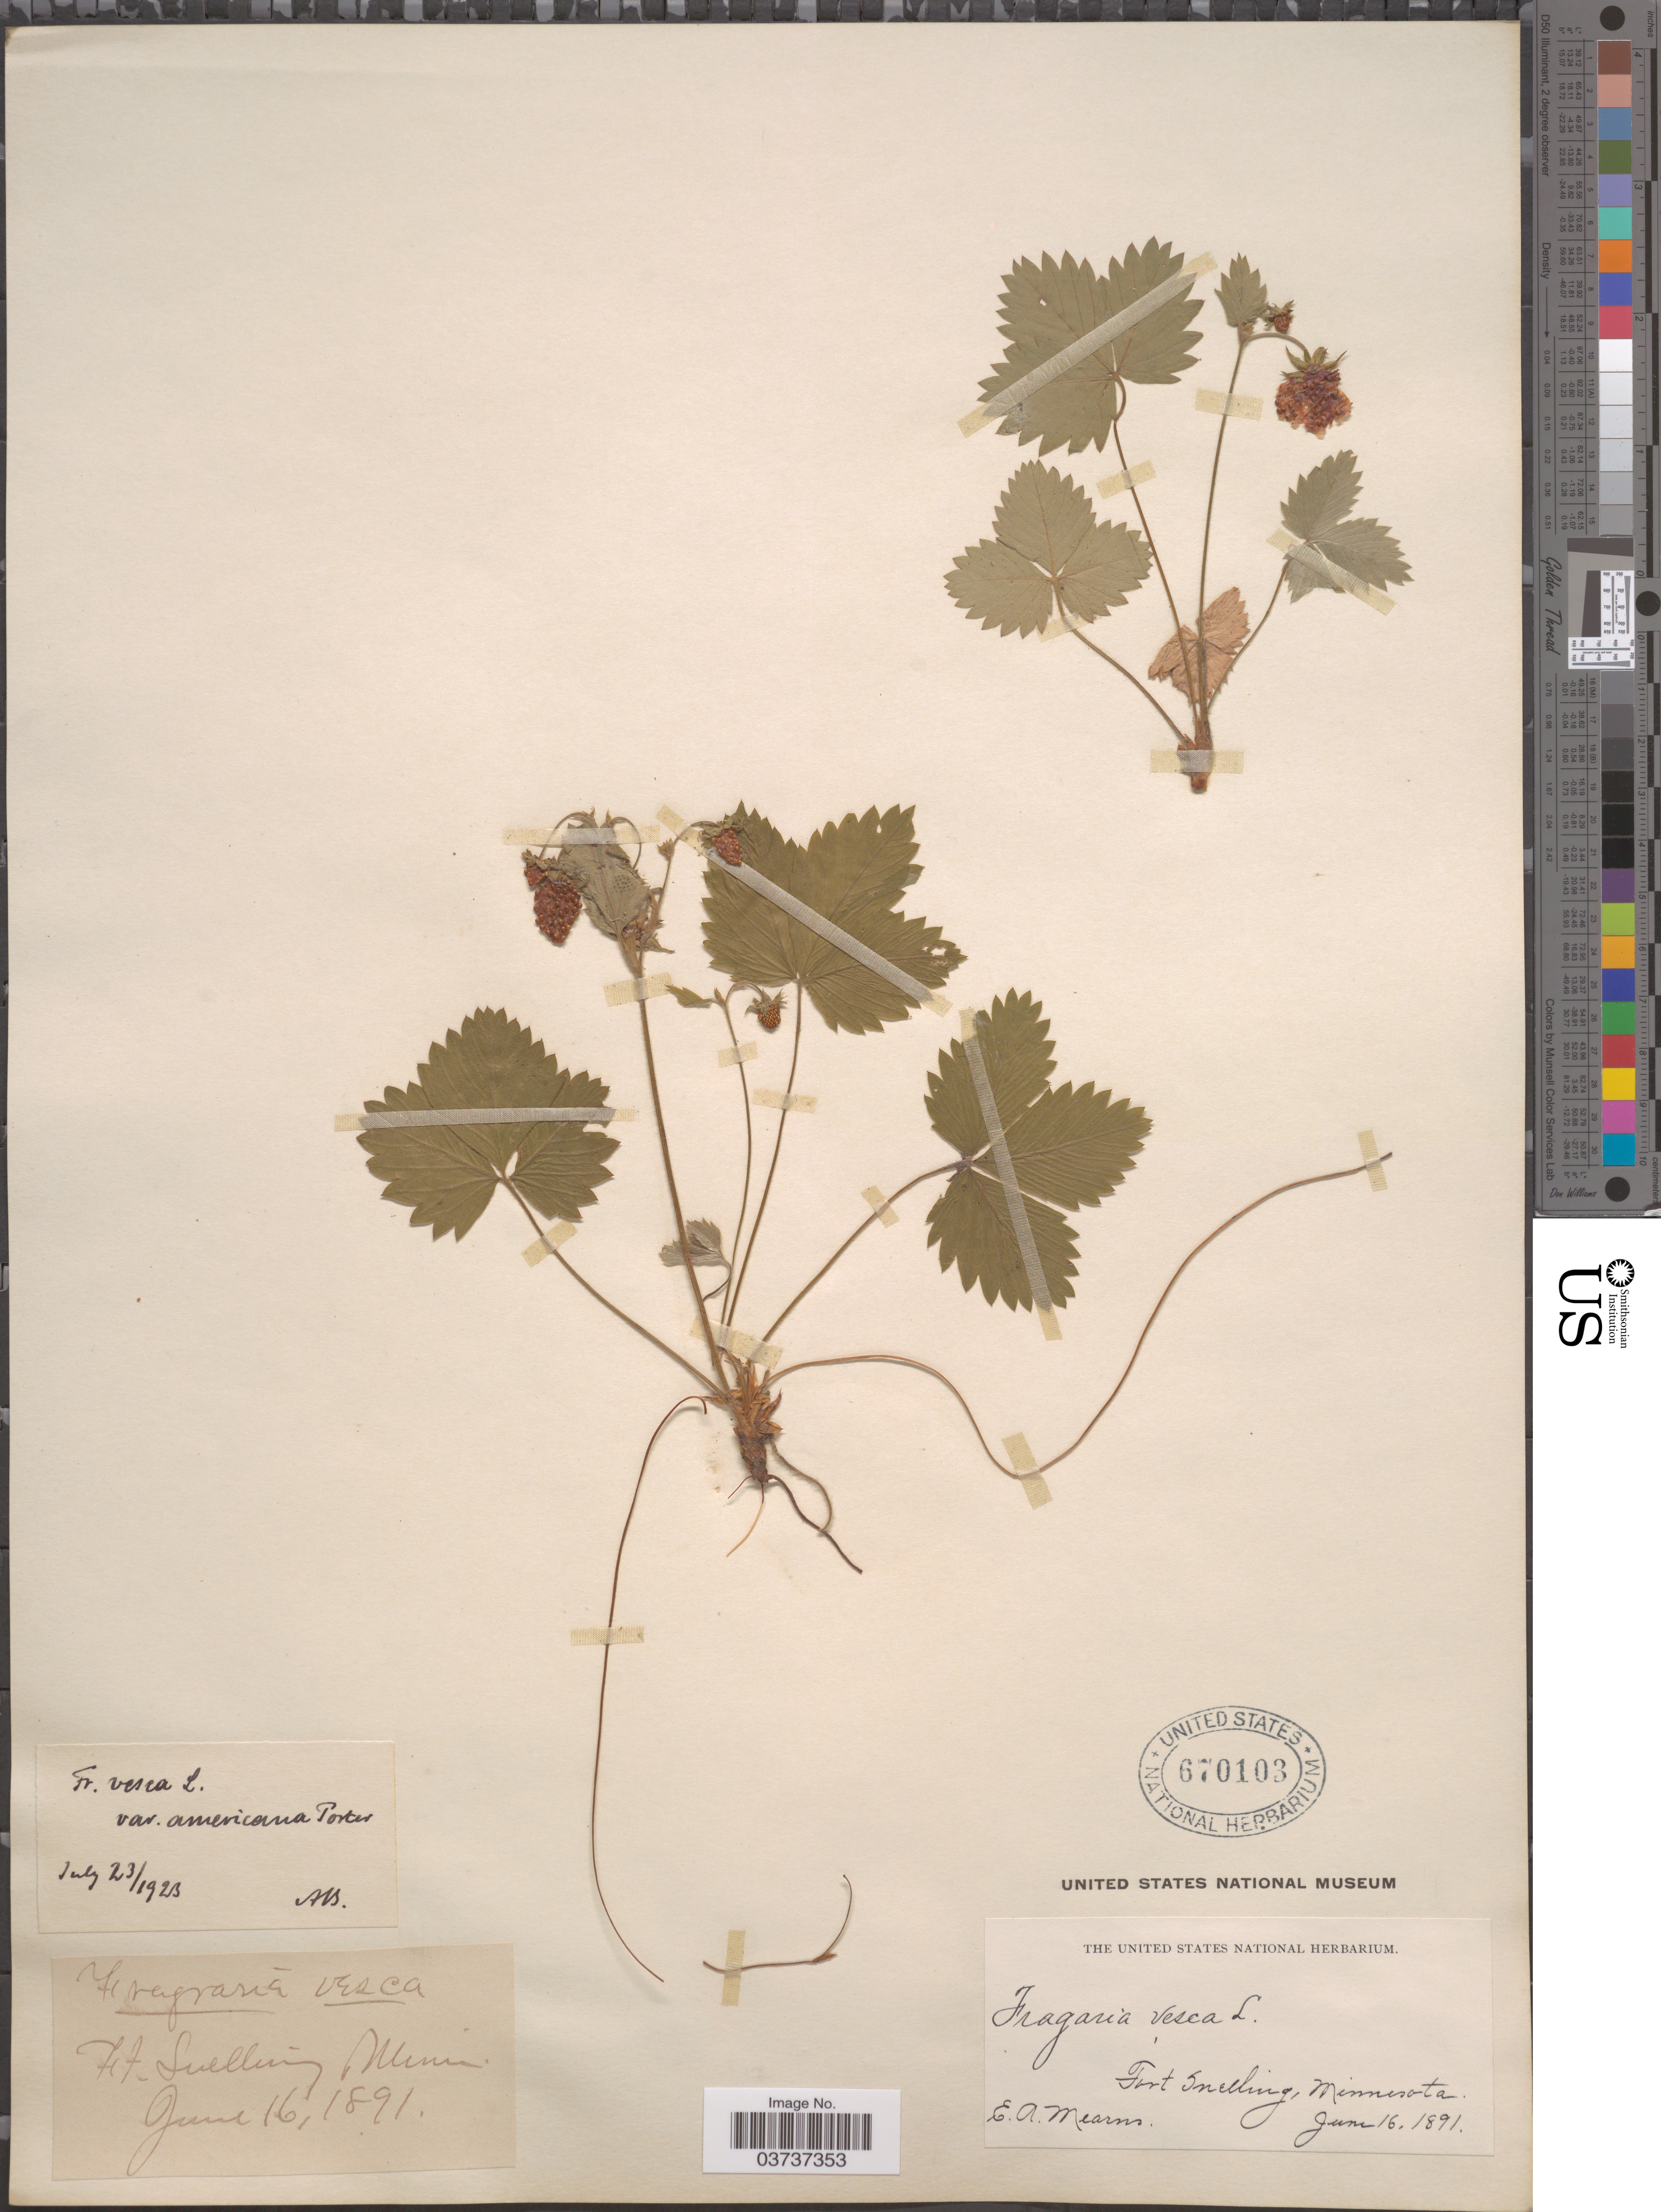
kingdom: Plantae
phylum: Tracheophyta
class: Magnoliopsida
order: Rosales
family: Rosaceae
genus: Fragaria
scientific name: Fragaria vesca subsp. americana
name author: (Porter) Staudt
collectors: E. A. Mearns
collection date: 1891-06-16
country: United States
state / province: Minnesota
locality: Fort Snelling.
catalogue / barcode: US 670103